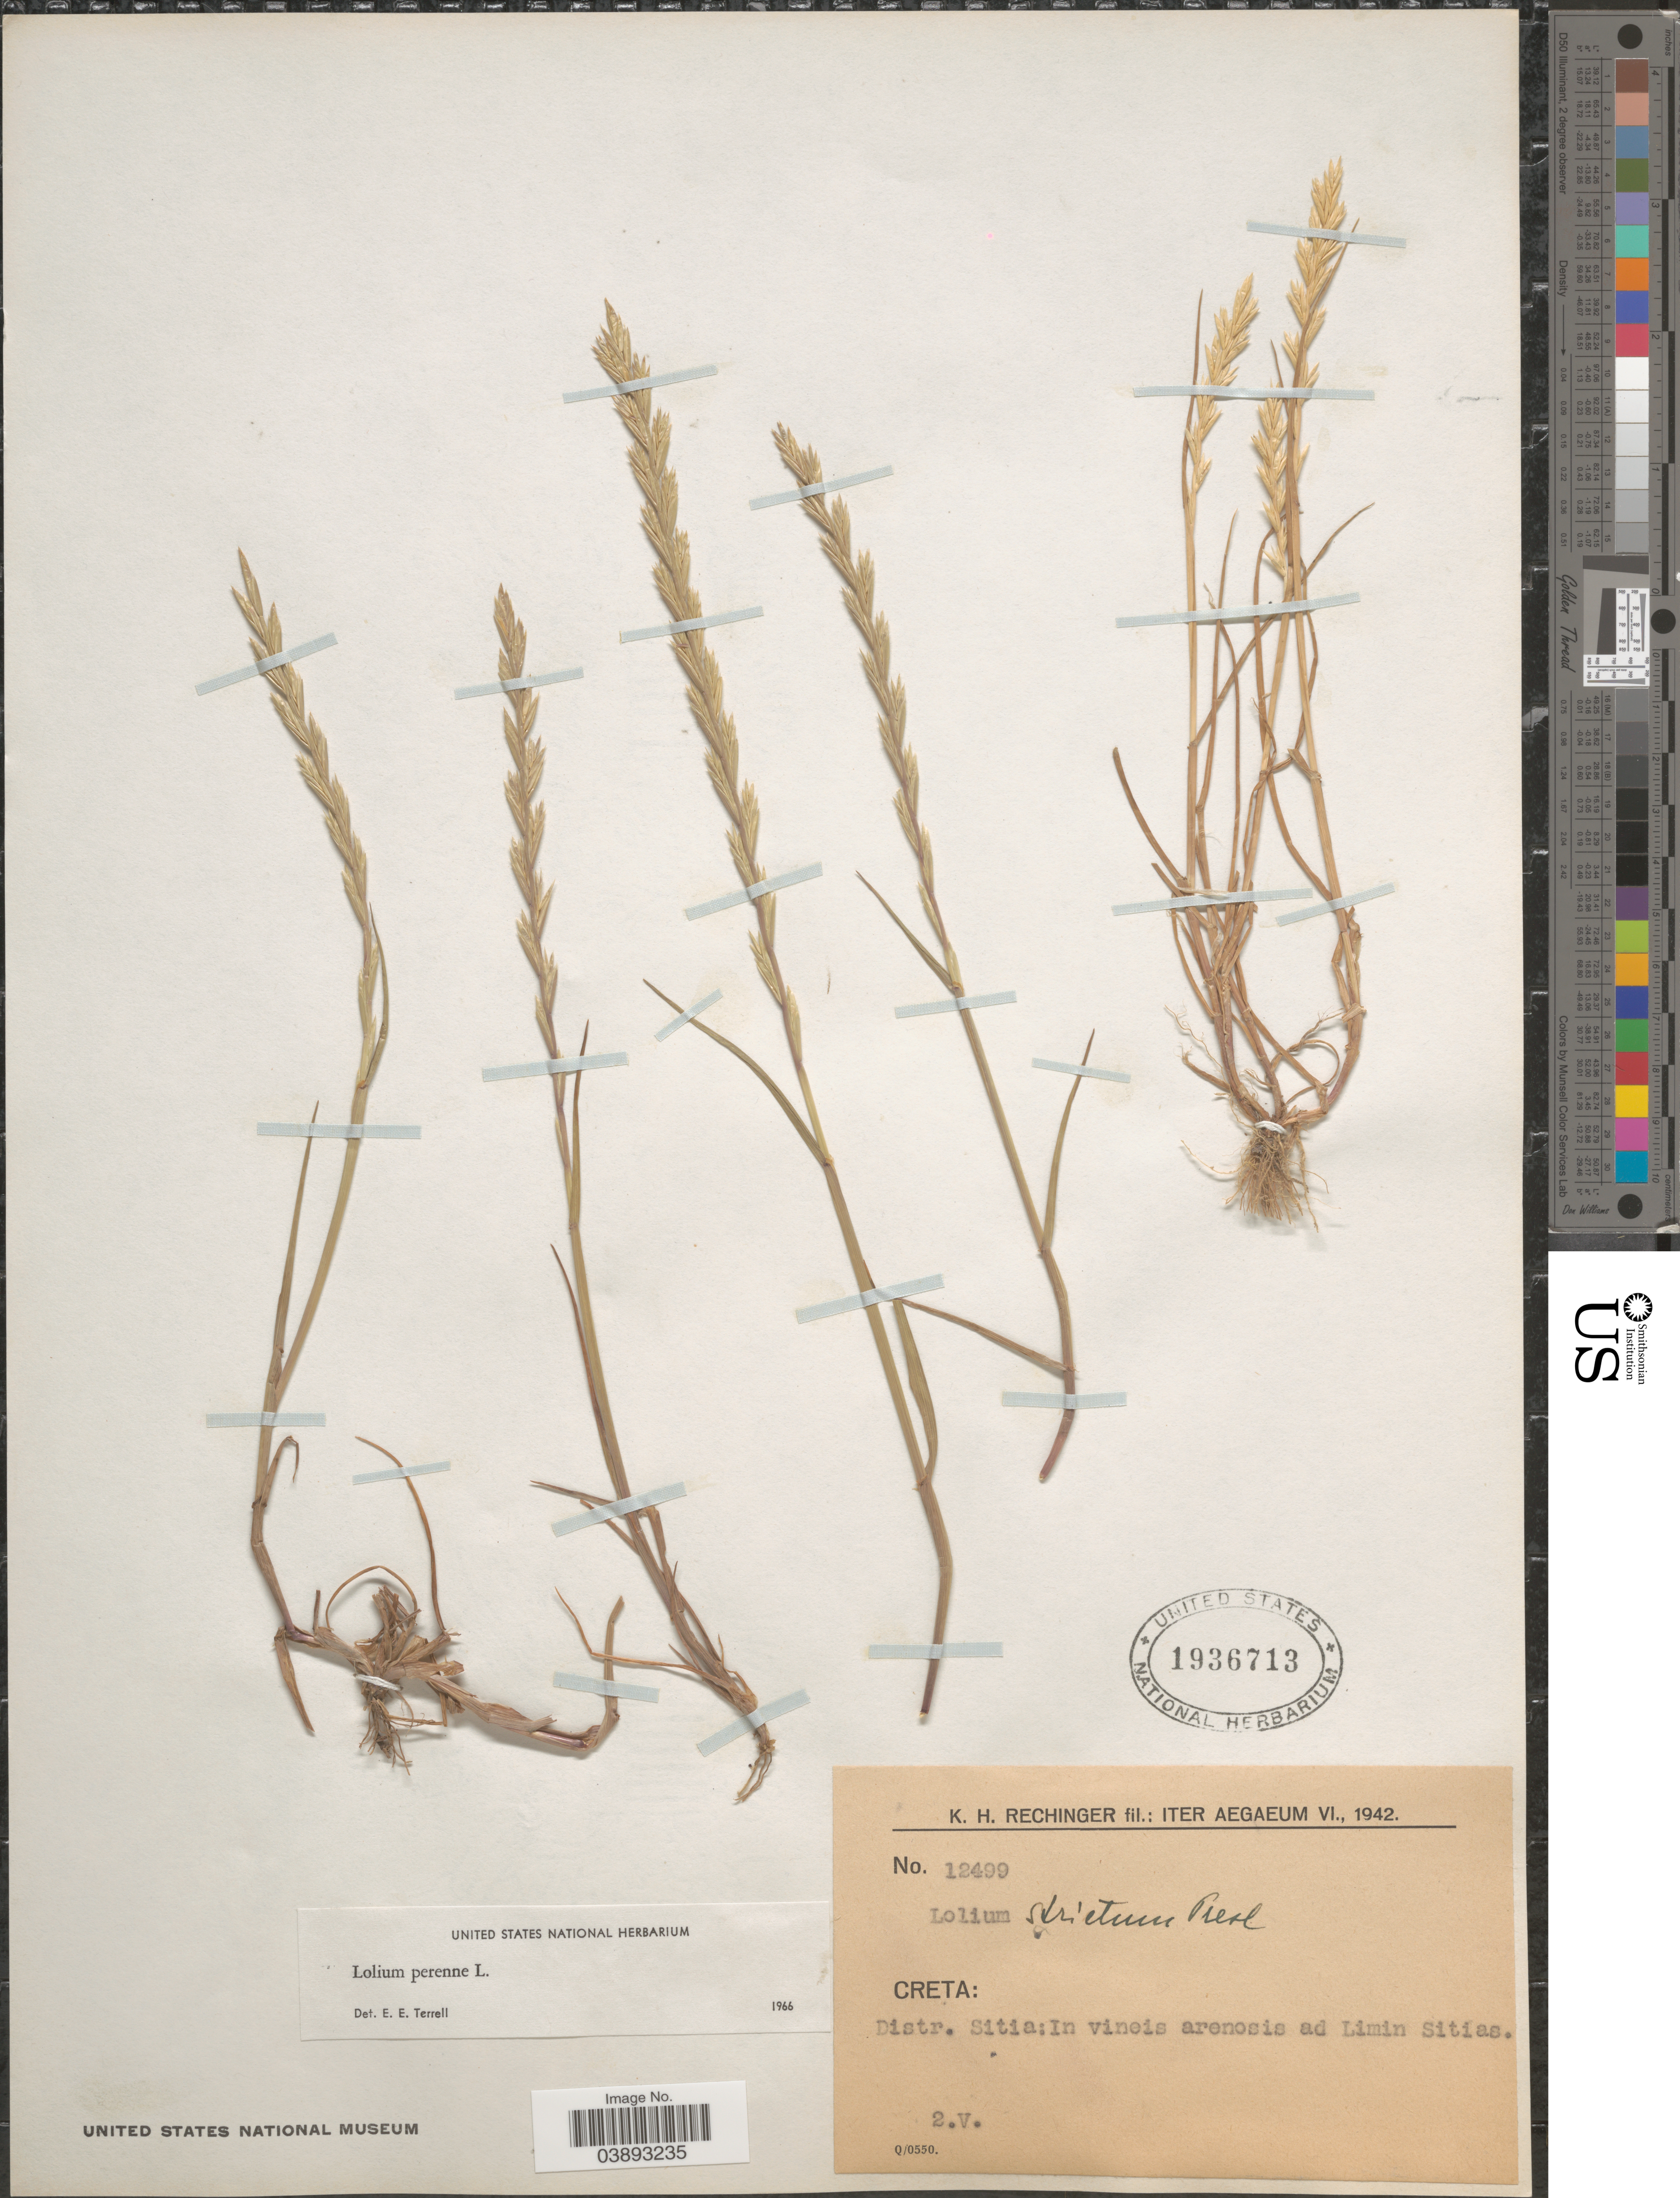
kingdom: Plantae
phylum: Tracheophyta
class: Liliopsida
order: Poales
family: Poaceae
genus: Lolium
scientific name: Lolium perenne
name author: L.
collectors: K. H. Rechinger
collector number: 12499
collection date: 1942-05-02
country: Greece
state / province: Crete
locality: Creta: Distr. Sitia: In vineis arenosis ad Limin Sitias.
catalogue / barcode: US 1936713